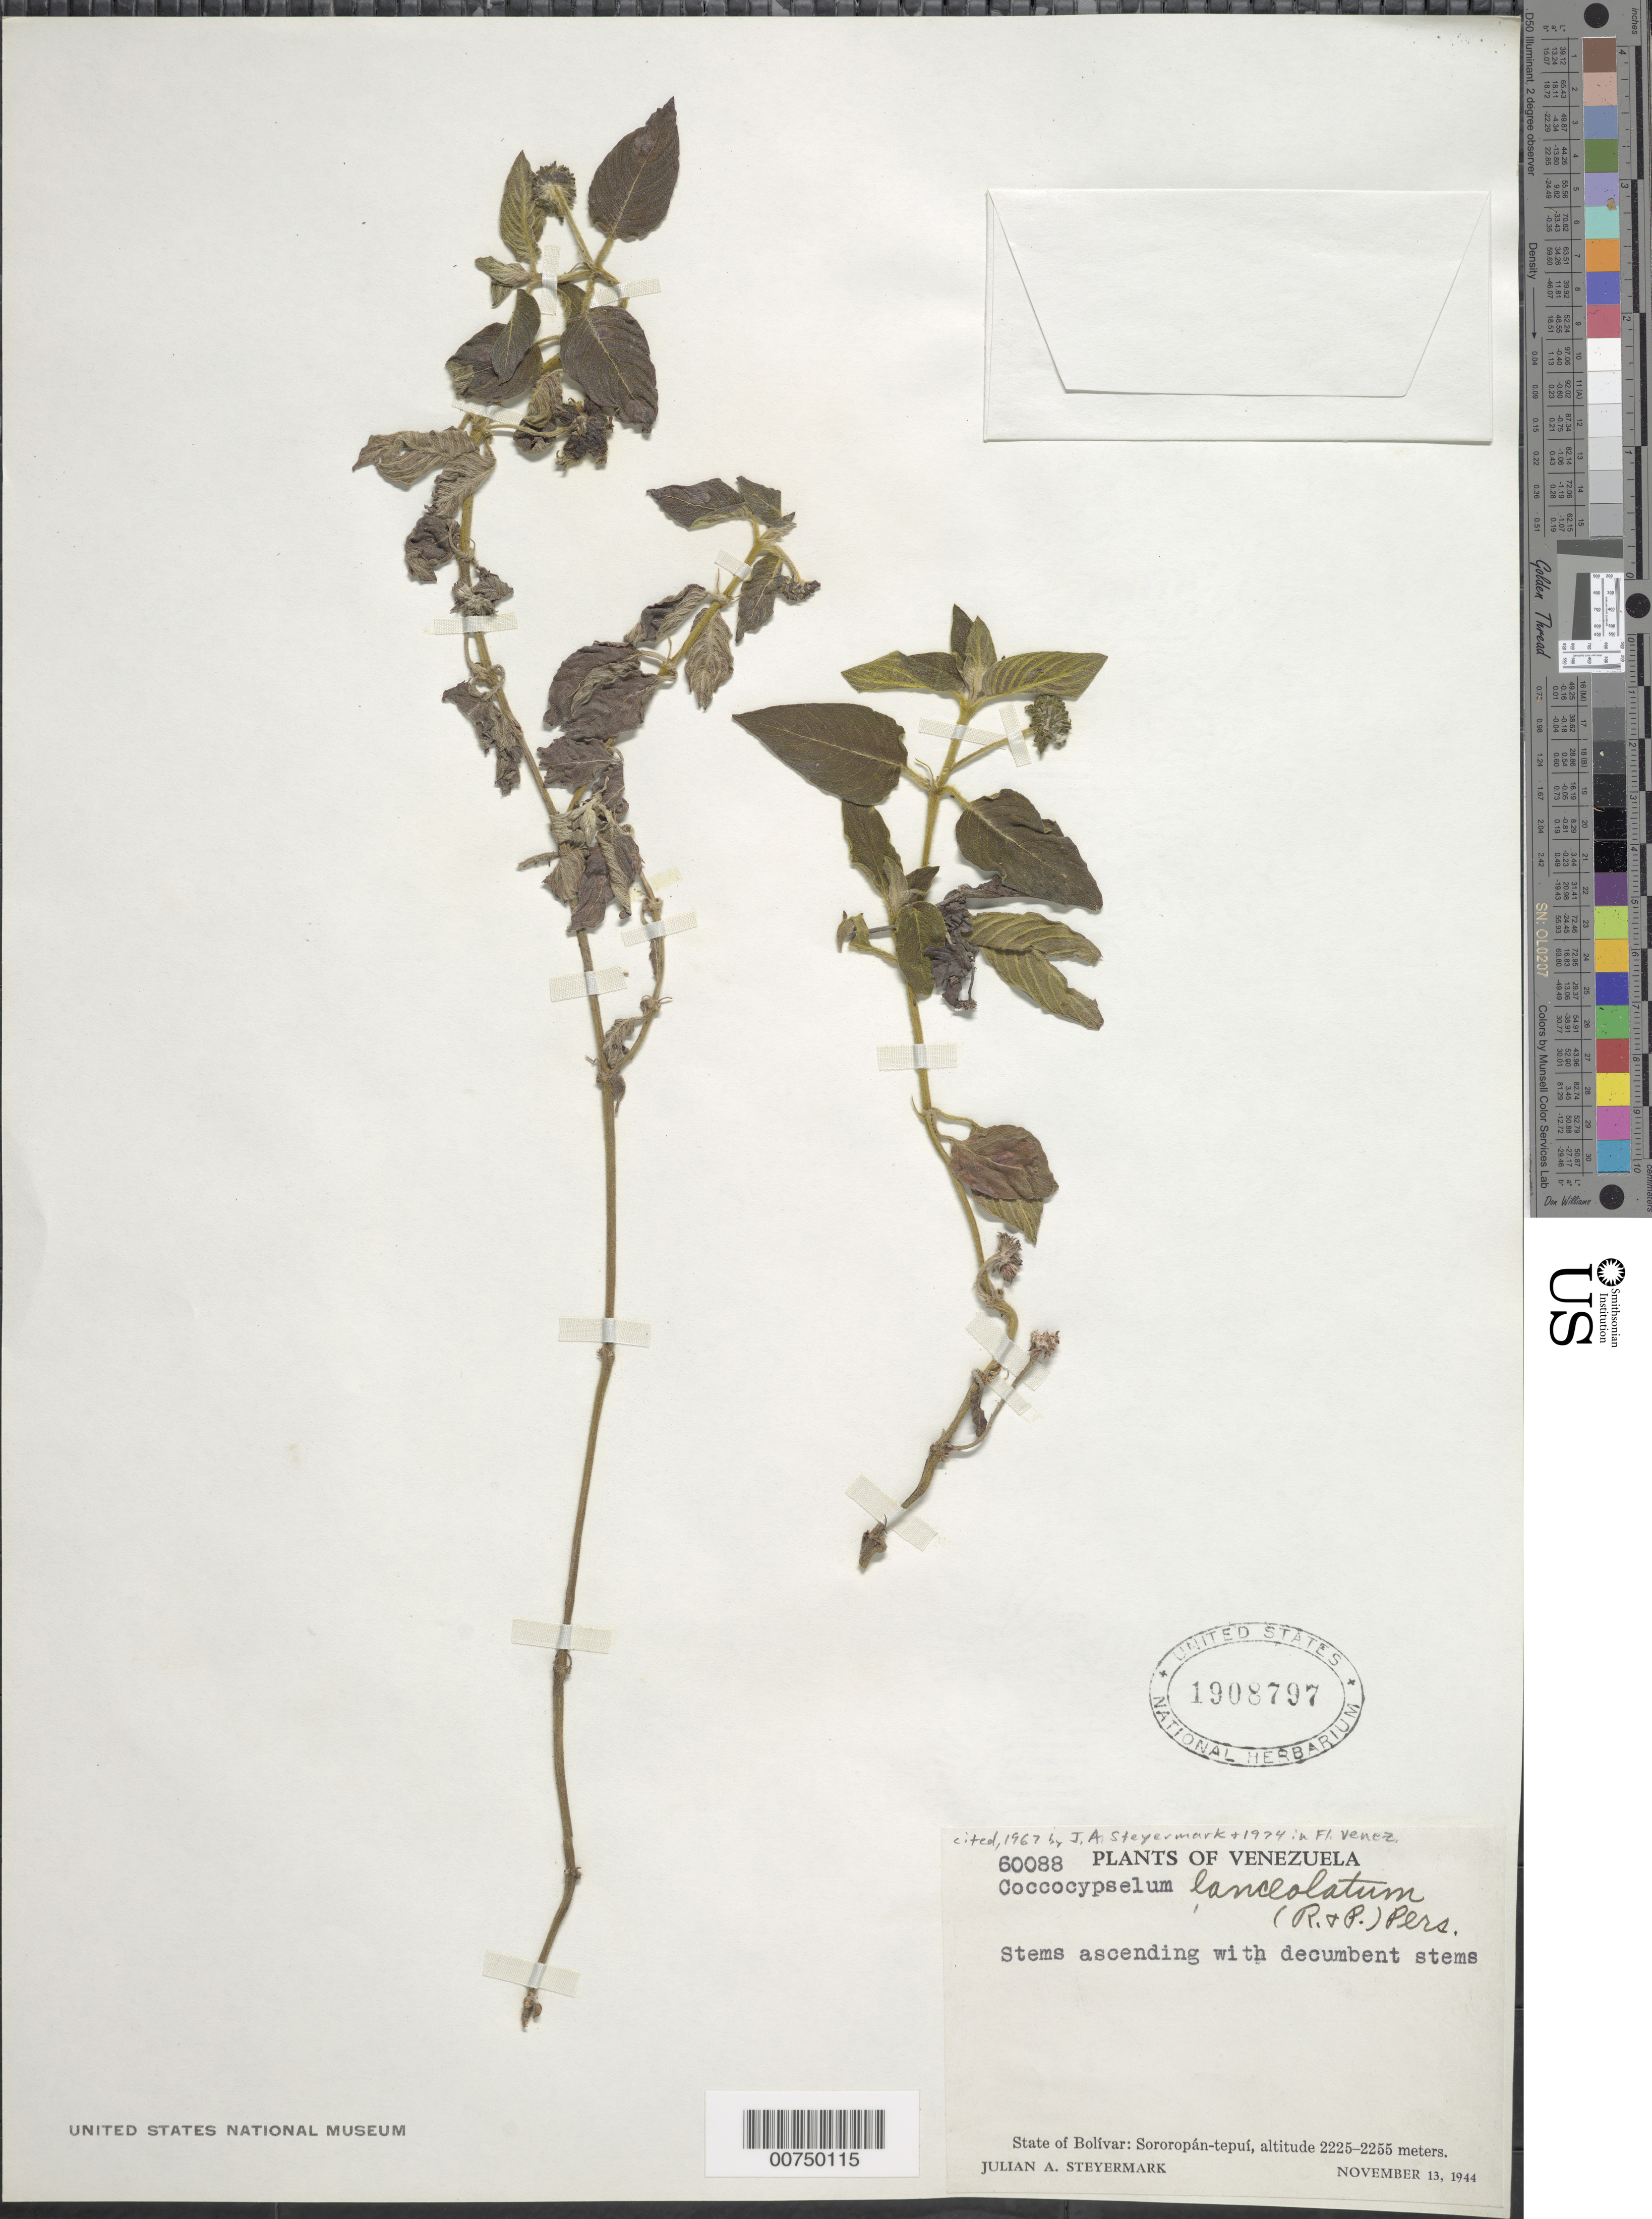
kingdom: Plantae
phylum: Tracheophyta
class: Magnoliopsida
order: Gentianales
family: Rubiaceae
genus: Coccocypselum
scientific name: Coccocypselum lanceolatum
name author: (Ruiz & Pav.) Pers.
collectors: J. Steyermark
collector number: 60088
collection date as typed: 13-Nov-44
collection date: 1944-11-13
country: Venezuela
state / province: Bolívar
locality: Sororopán-tepuí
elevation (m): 2225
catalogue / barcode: US 1908797